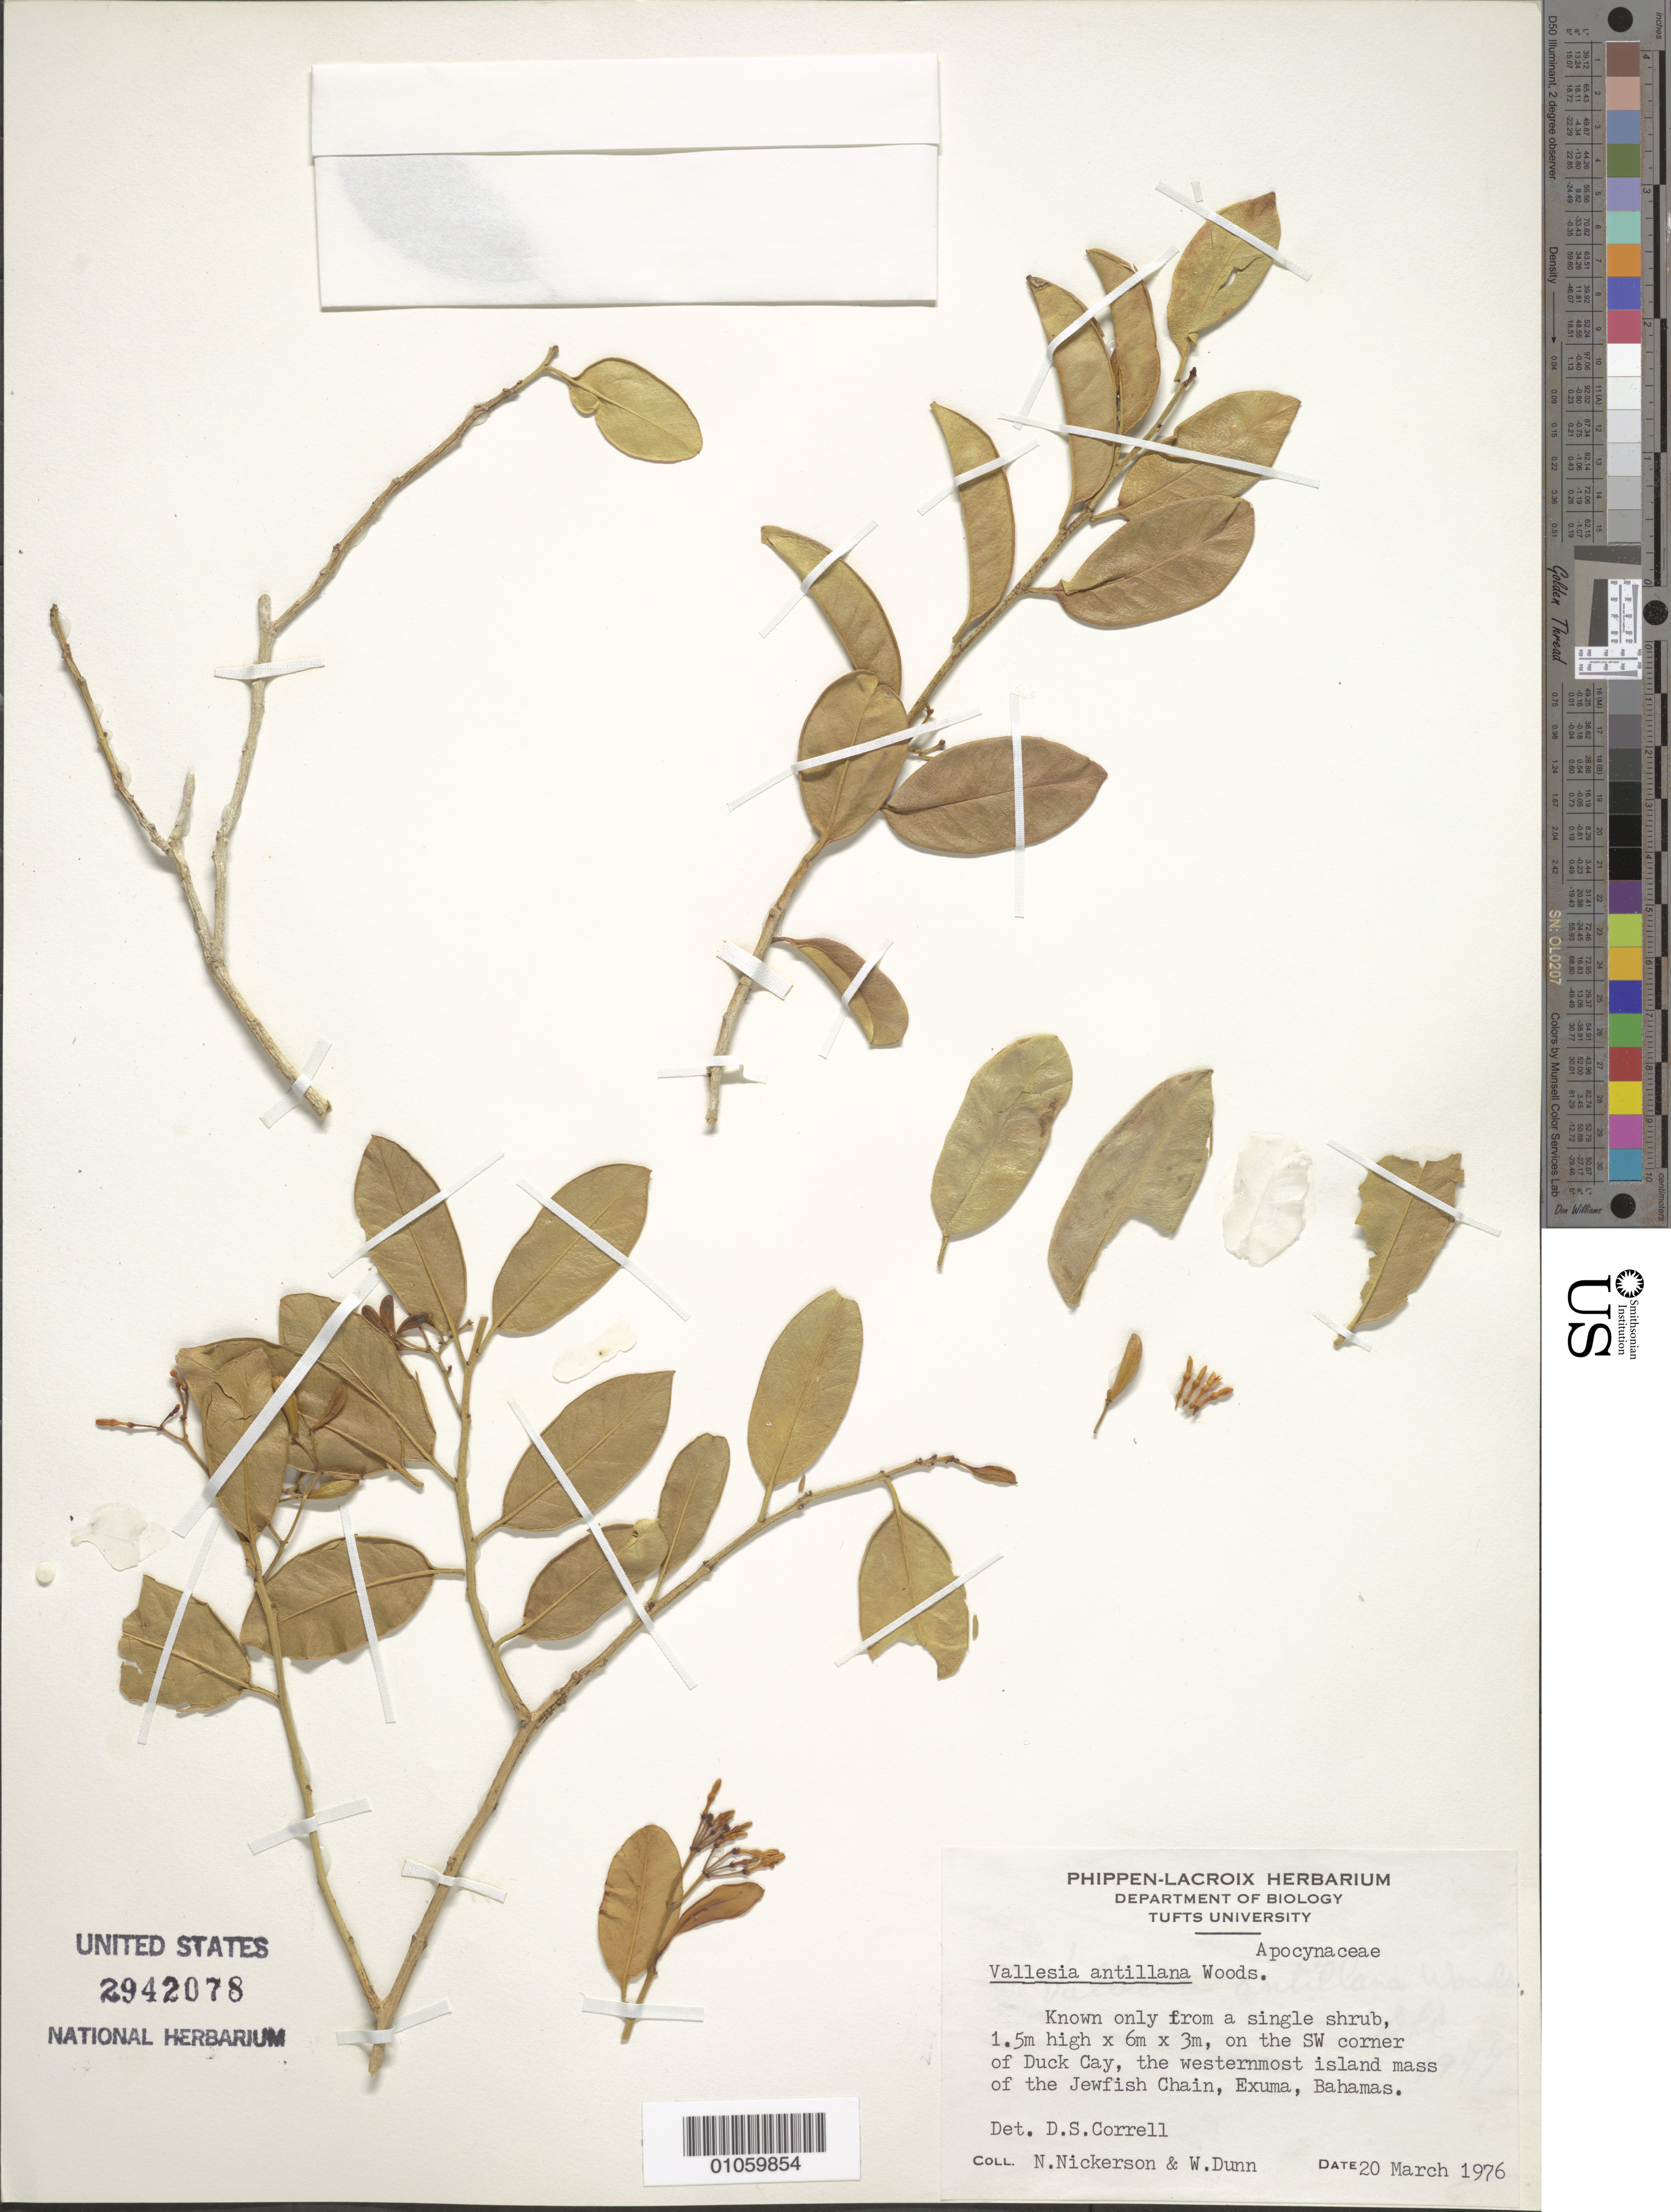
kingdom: Plantae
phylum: Tracheophyta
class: Magnoliopsida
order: Gentianales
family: Apocynaceae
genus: Vallesia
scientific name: Vallesia antillana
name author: Woodson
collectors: N. Nickerson & W. Dunn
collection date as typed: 20 Mar 1976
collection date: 1976-03-20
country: Bahamas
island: Exuma Chain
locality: On the SW corner of Duck Cay, the westernmost island mass of the Jewfish Chain, Exuma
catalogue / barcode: US 2942078